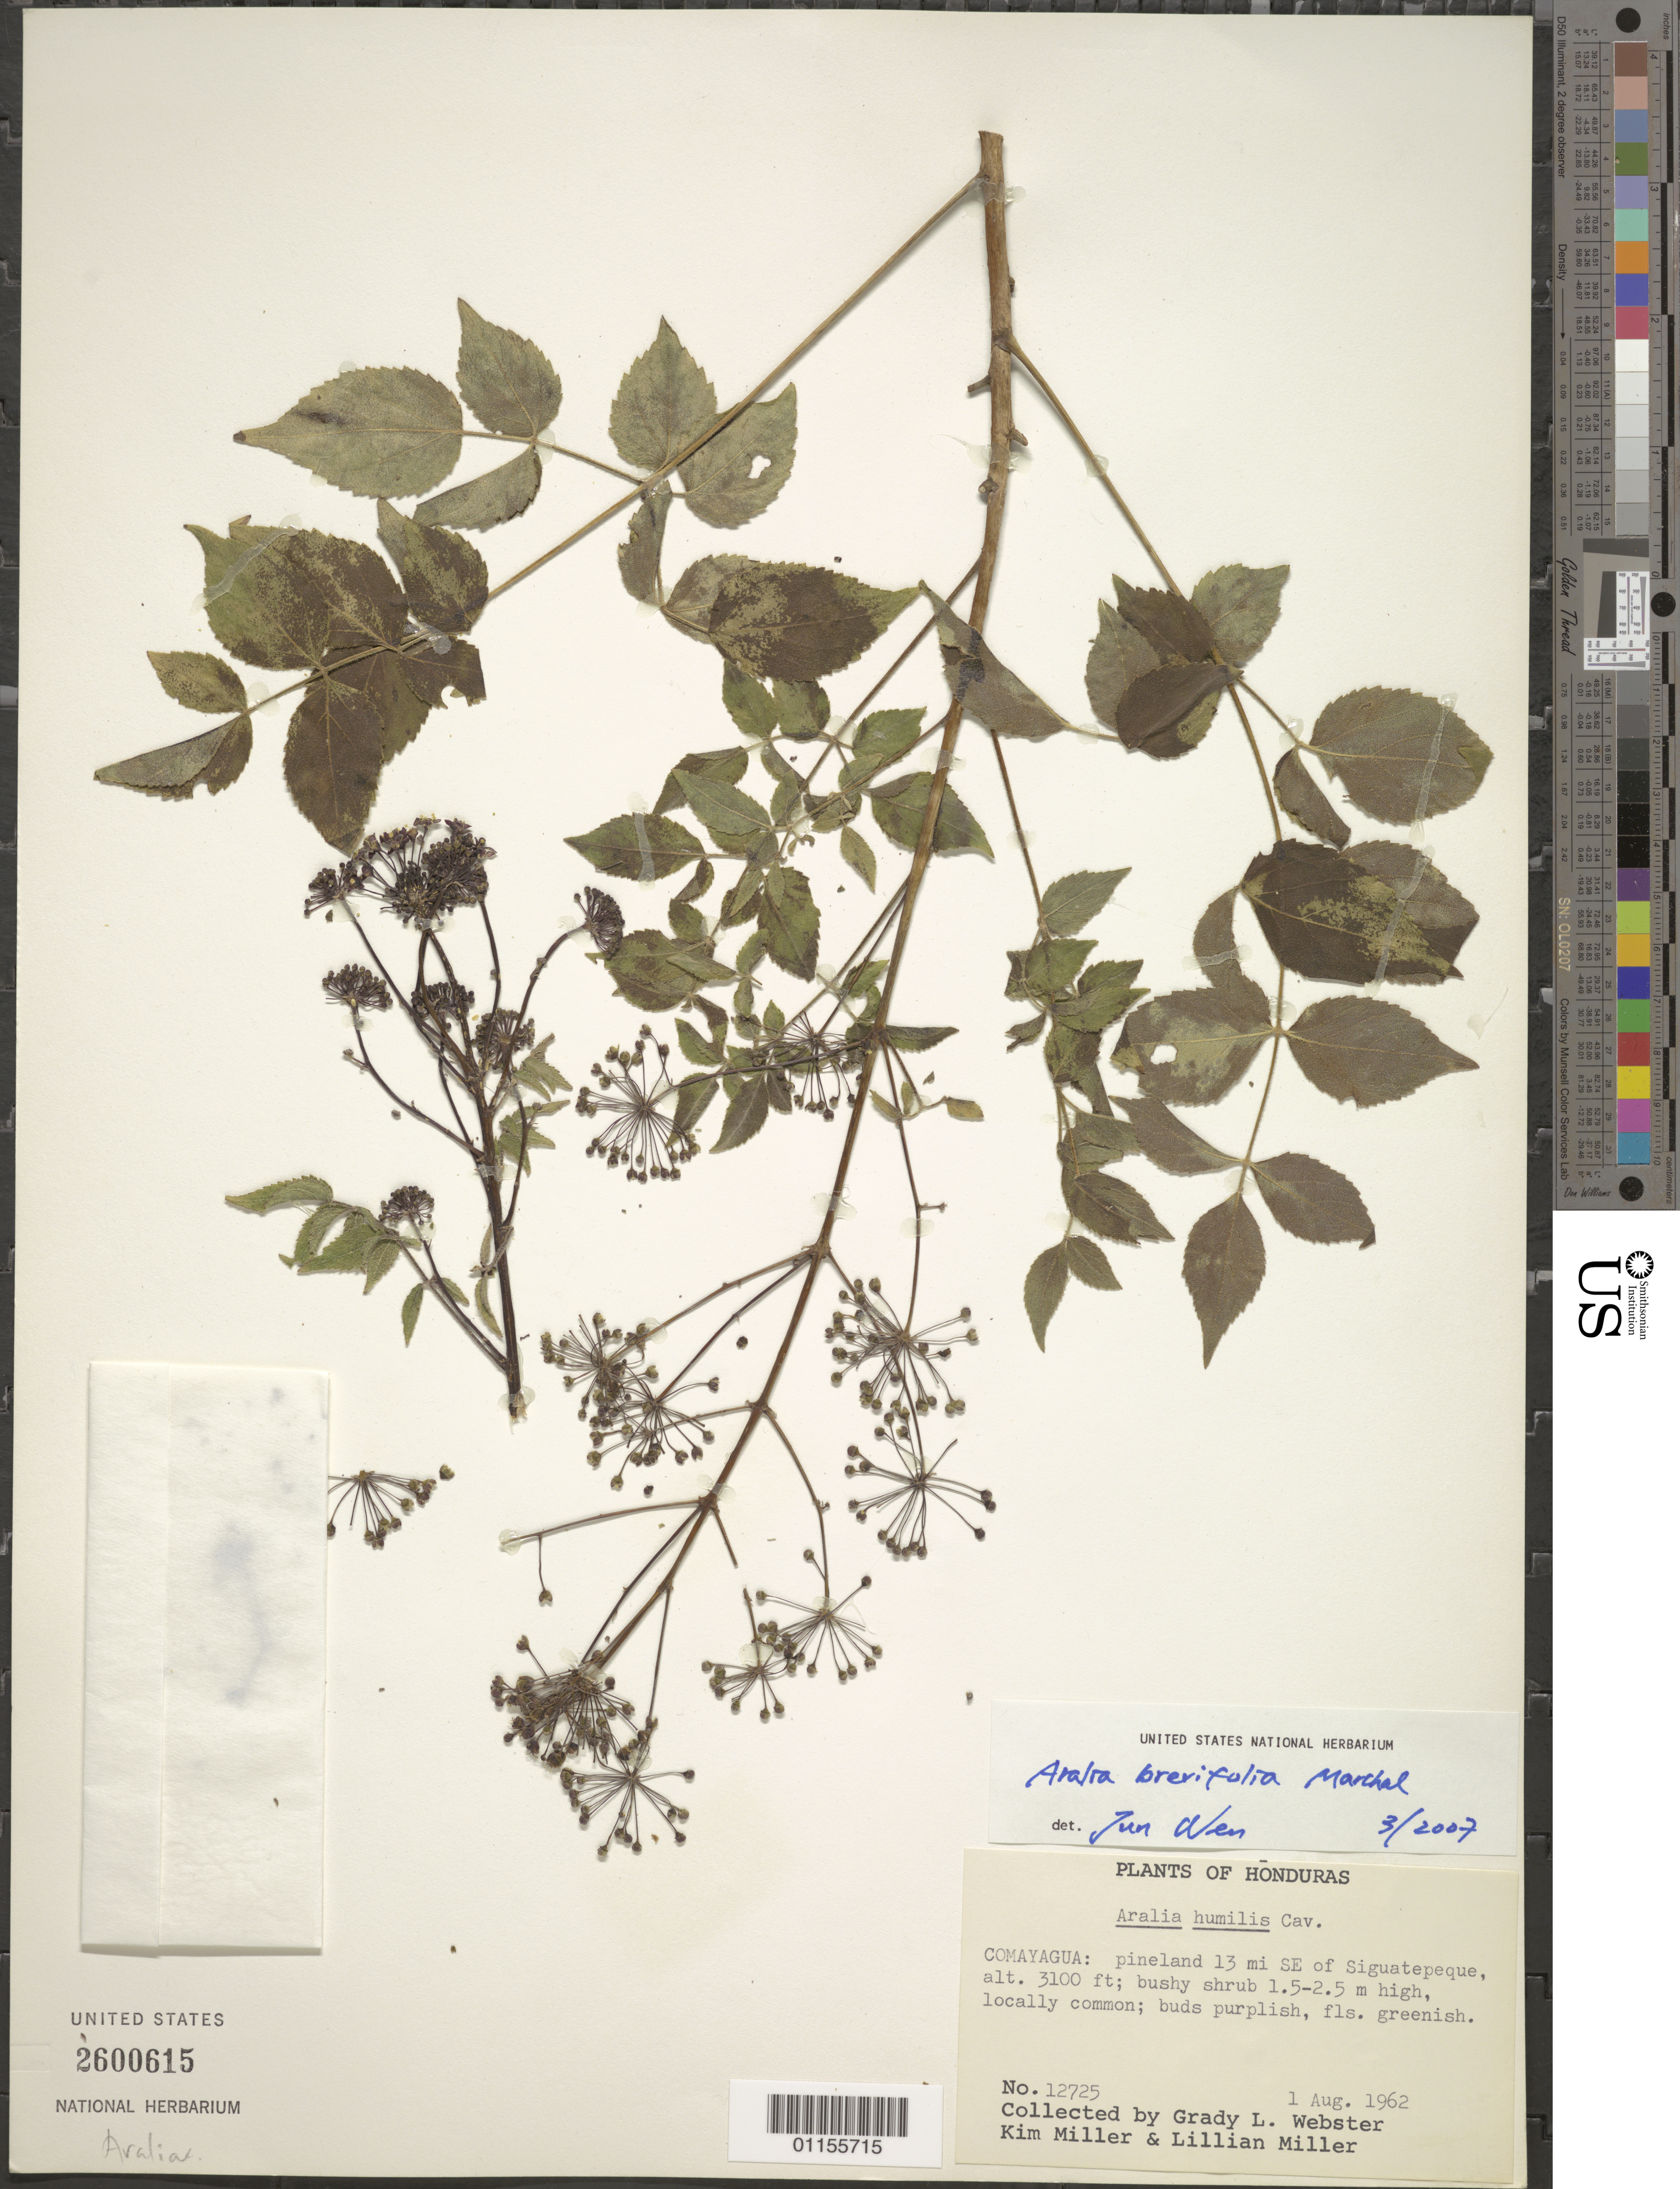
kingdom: Plantae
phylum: Tracheophyta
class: Magnoliopsida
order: Apiales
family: Araliaceae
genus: Aralia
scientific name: Aralia brevifolia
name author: Marchal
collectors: G. L. Webster, K. Miller & L. Miller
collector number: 12725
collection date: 1962-08-01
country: Honduras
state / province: Comayagua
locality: Pineland 13 mi SE of Siguatepeque.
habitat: Bushy shrub, locally common.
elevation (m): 945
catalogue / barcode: US 2600615